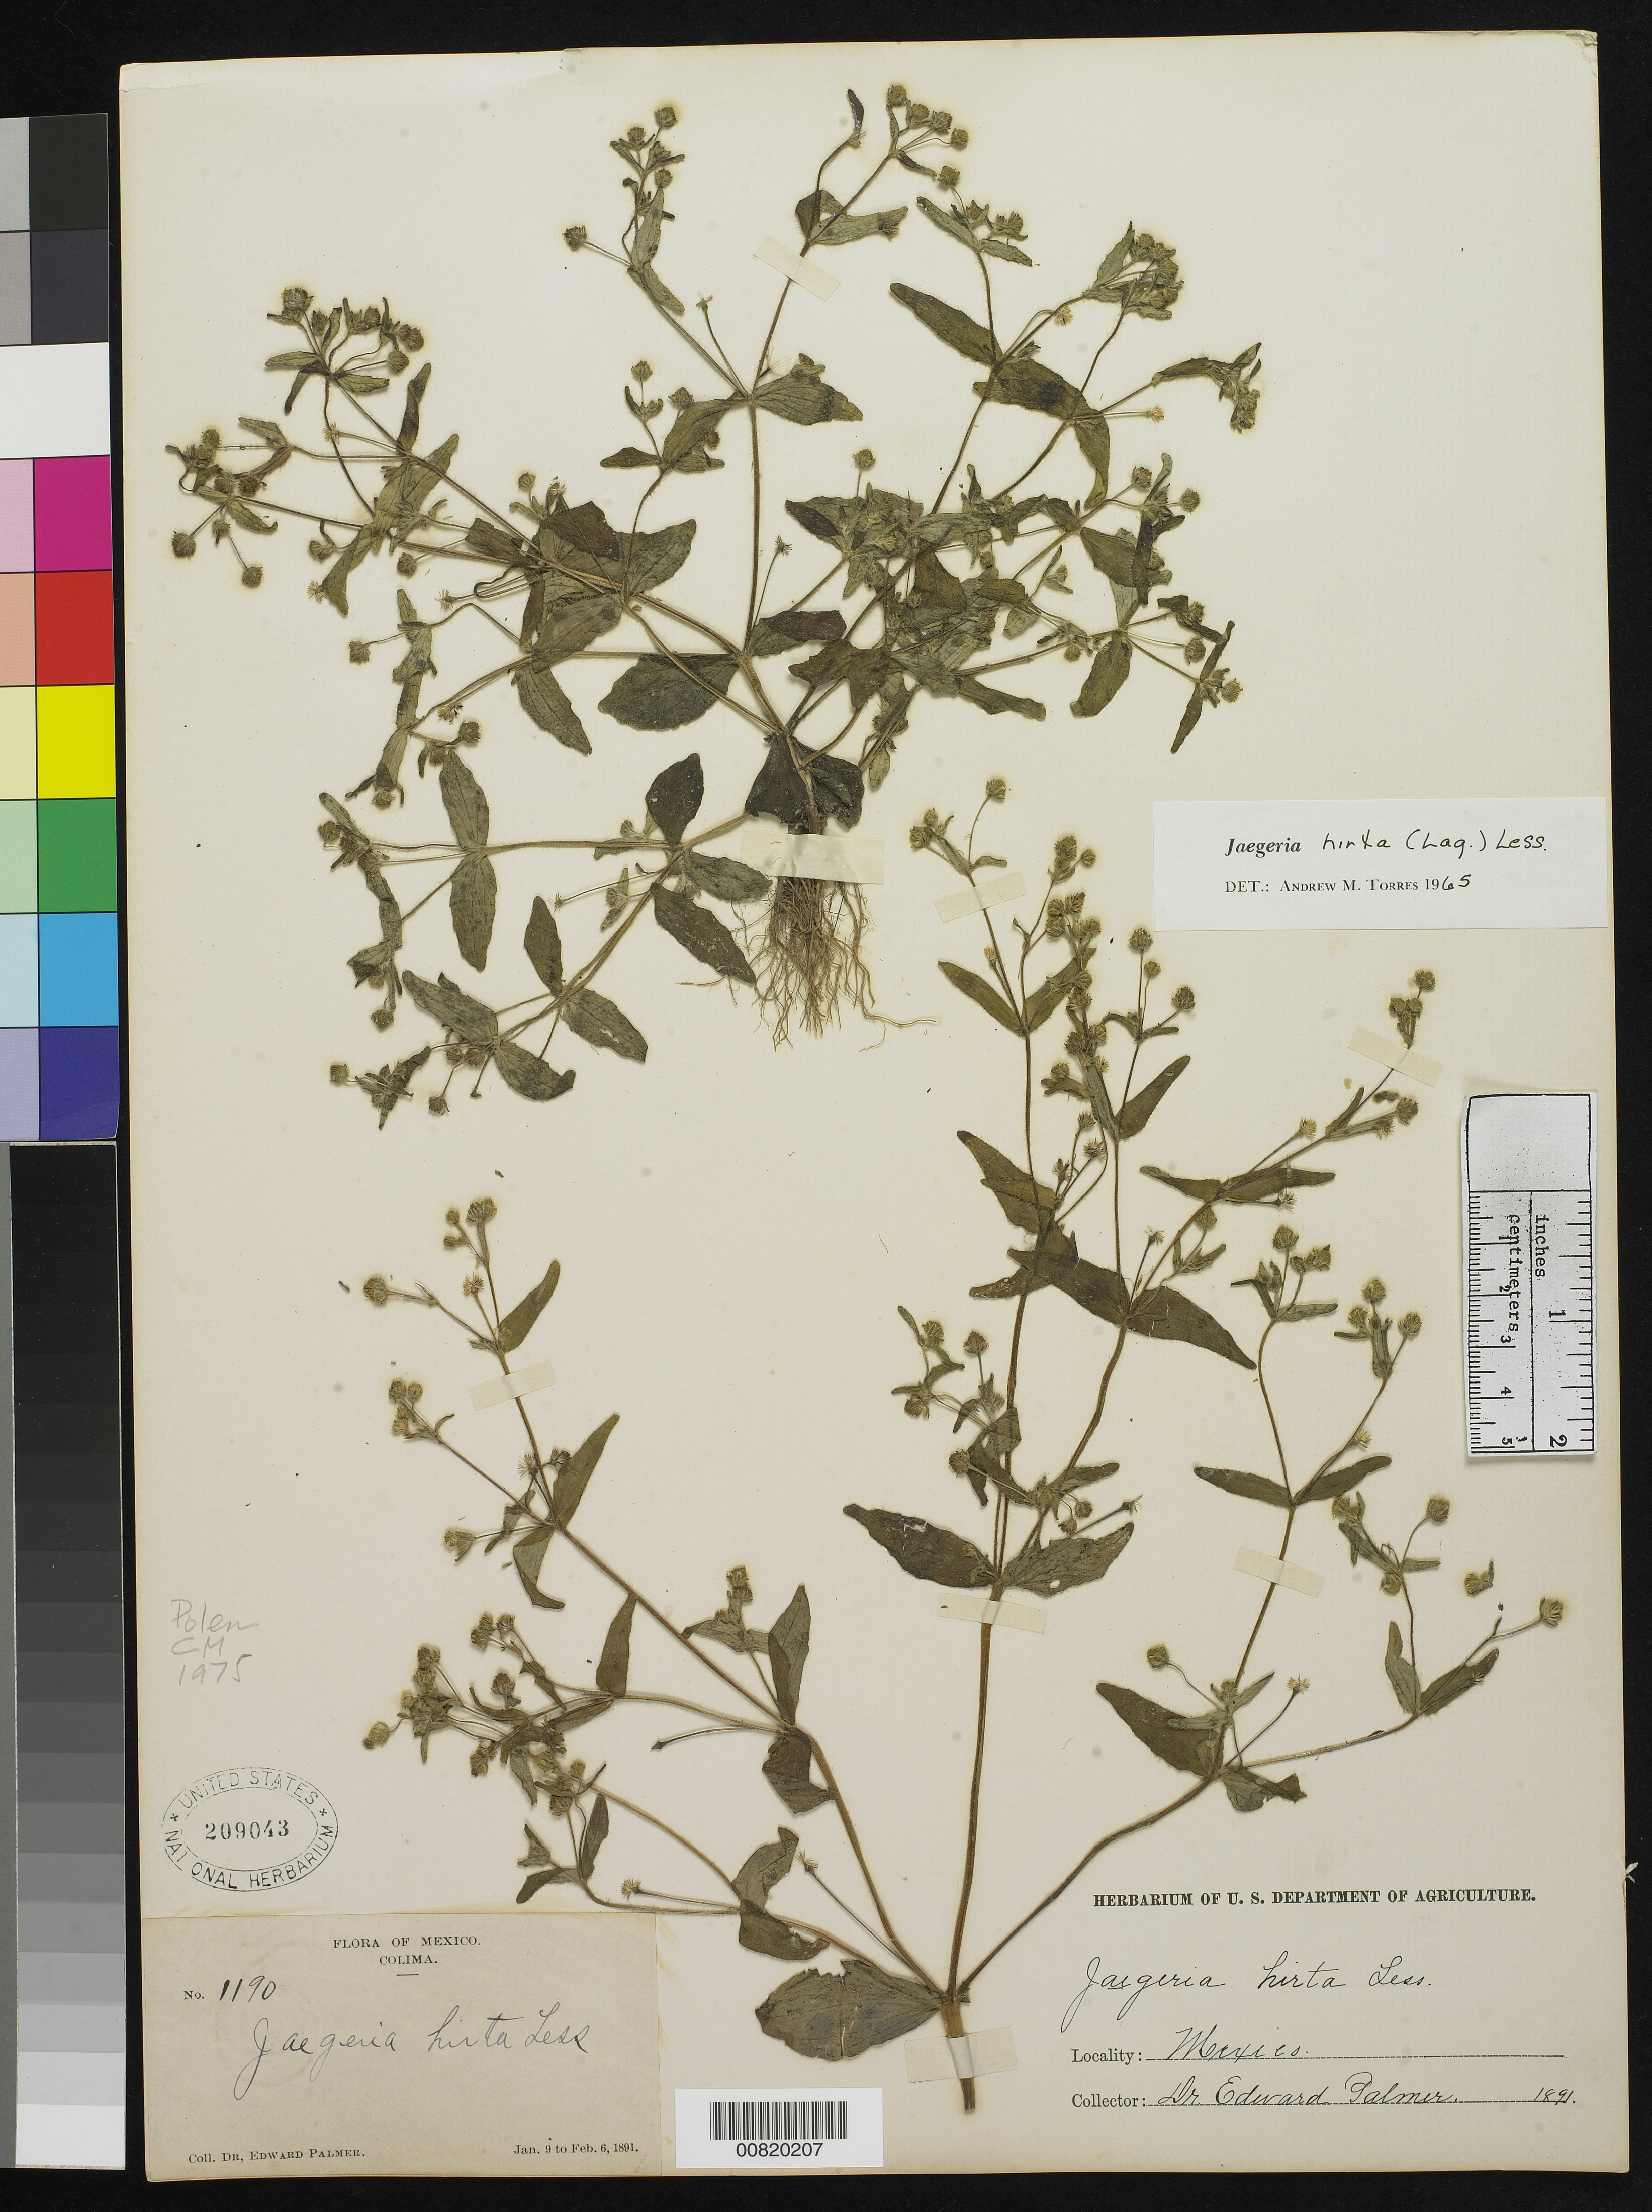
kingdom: Plantae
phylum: Tracheophyta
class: Magnoliopsida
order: Asterales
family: Asteraceae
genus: Jaegeria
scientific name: Jaegeria hirta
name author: (Lag.) Less.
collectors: E. Palmer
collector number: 1190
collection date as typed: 09 Jan 1891 to 06 Feb 1891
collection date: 1891-01-09/1891-02-06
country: Mexico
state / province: Colima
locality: Colima.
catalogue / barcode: US 209043